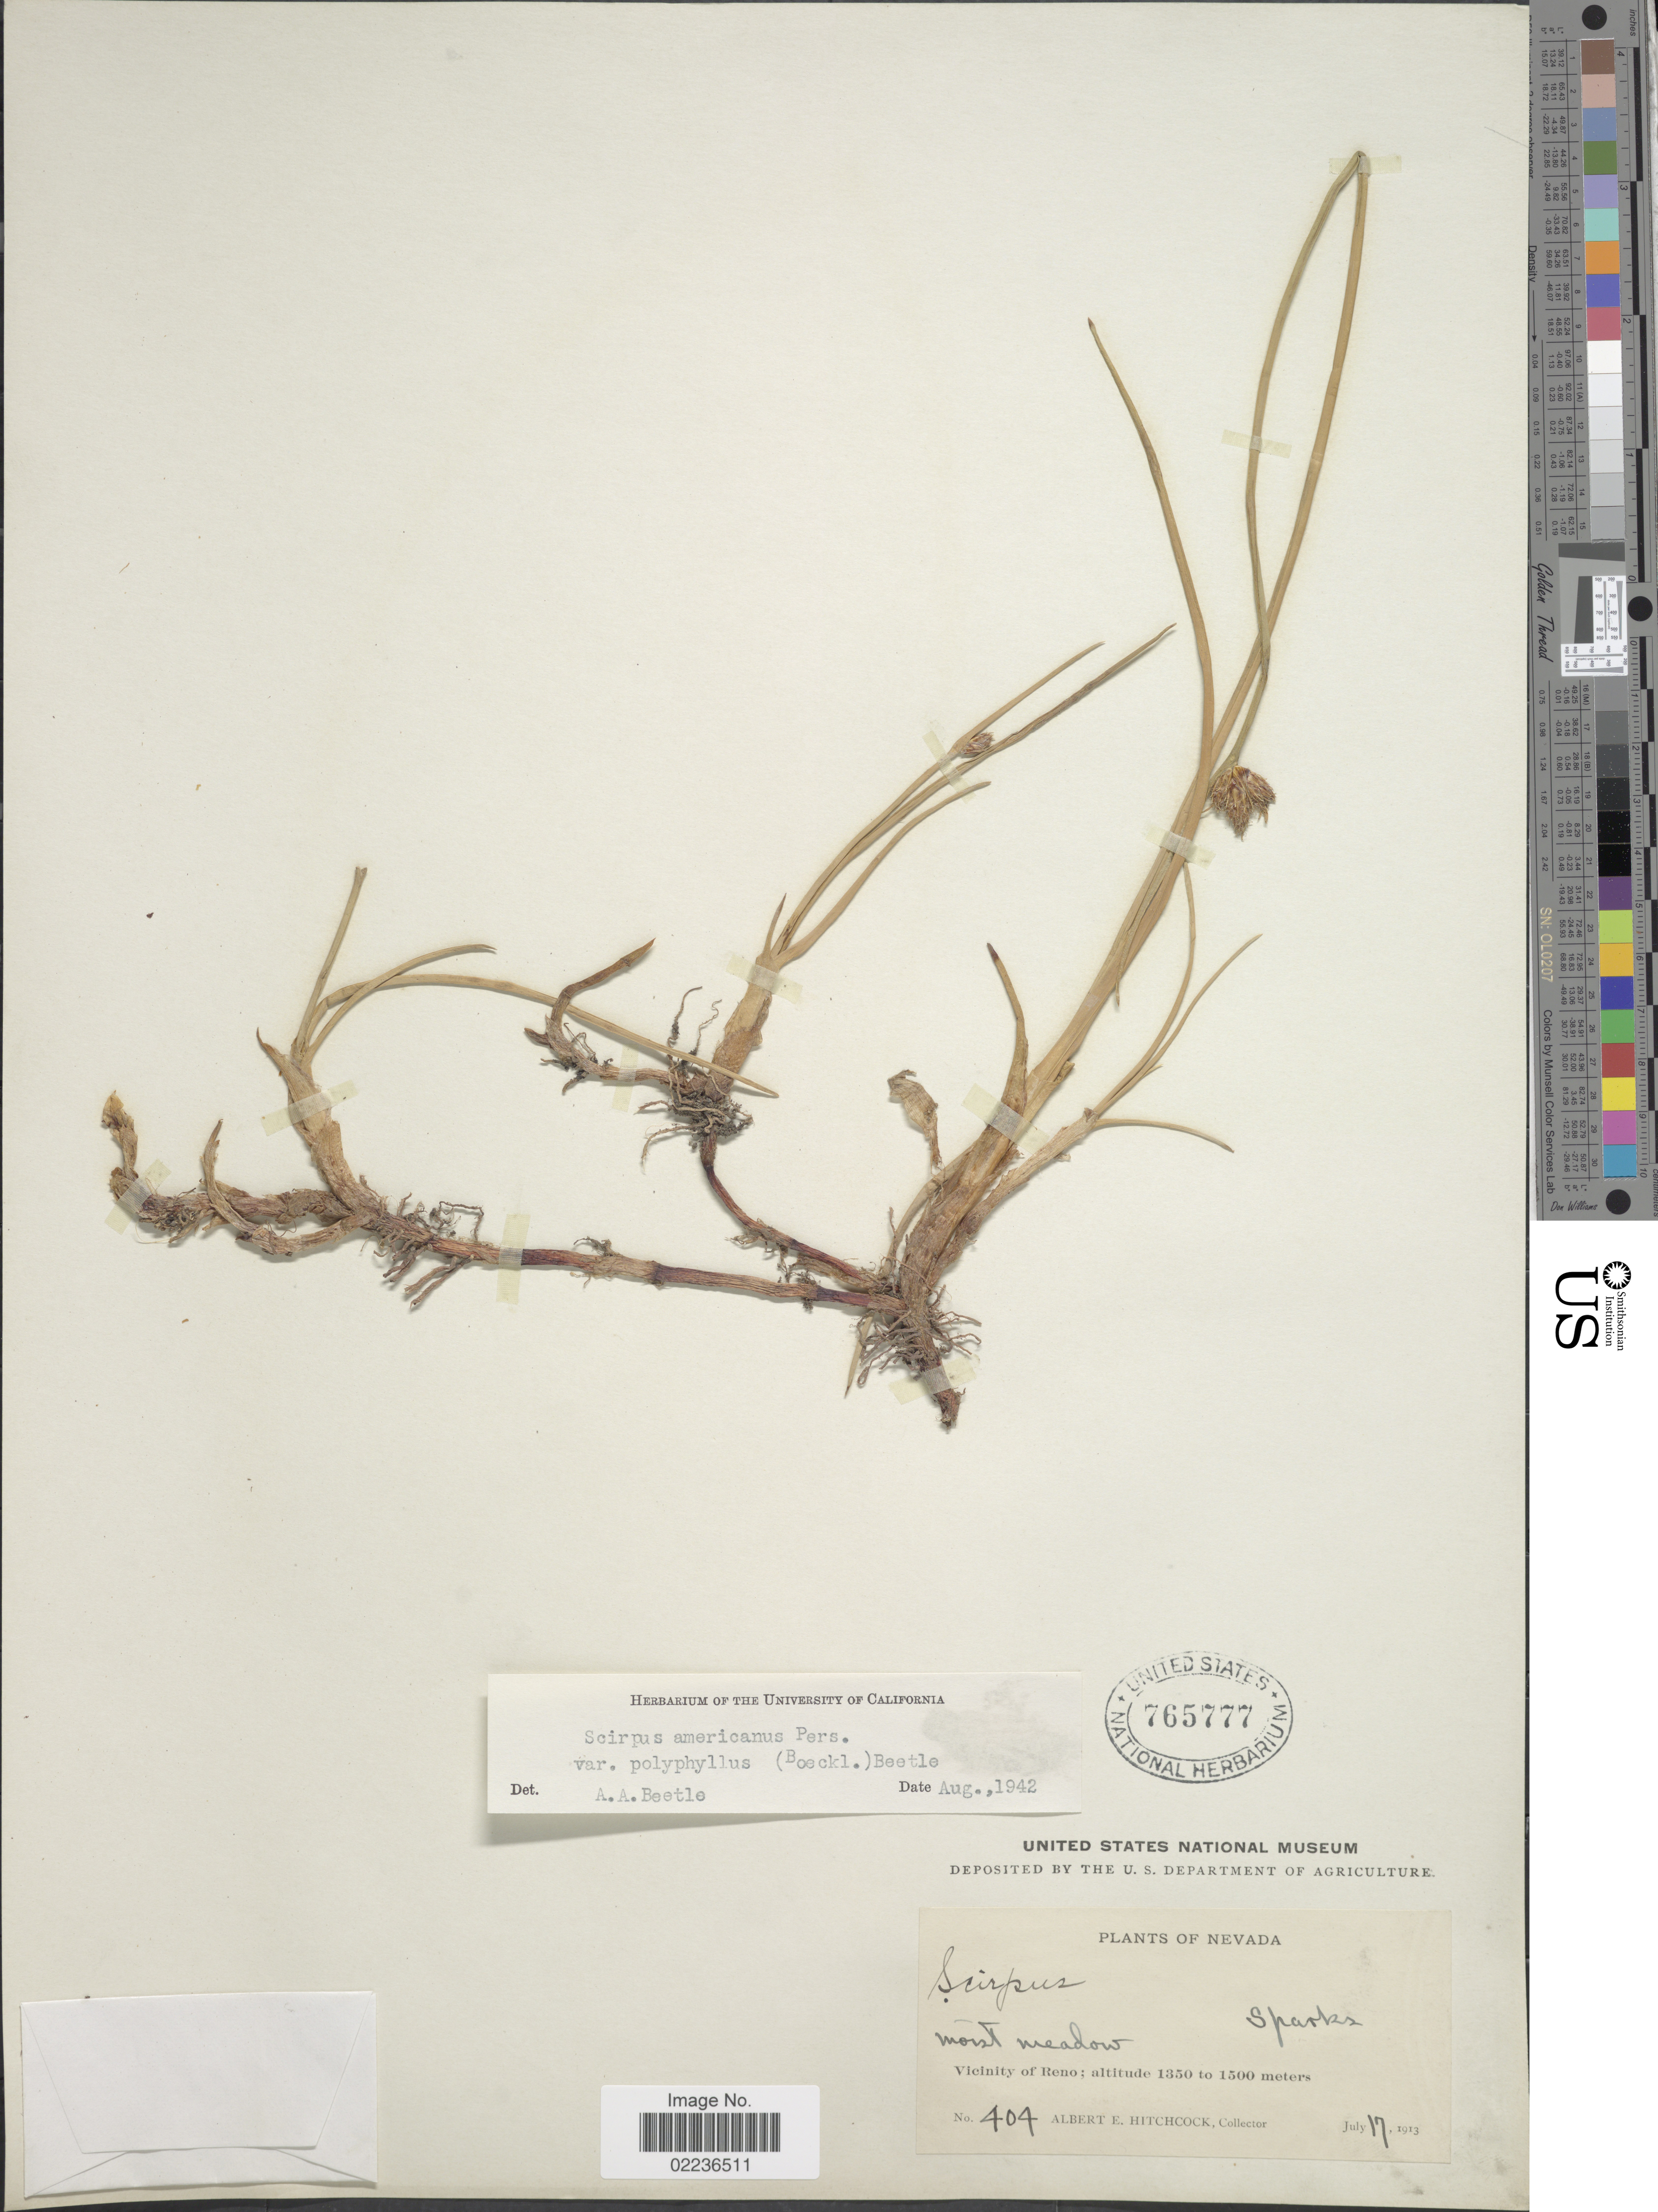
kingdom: Plantae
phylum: Tracheophyta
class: Liliopsida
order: Poales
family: Cyperaceae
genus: Schoenoplectus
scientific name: Schoenoplectus pungens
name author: (Vahl) Palla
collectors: A. Hitchcock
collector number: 404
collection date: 1913-07-17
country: United States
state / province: Nevada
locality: Moist meadow, vicinity of Reno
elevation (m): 1350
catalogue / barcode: US 765777